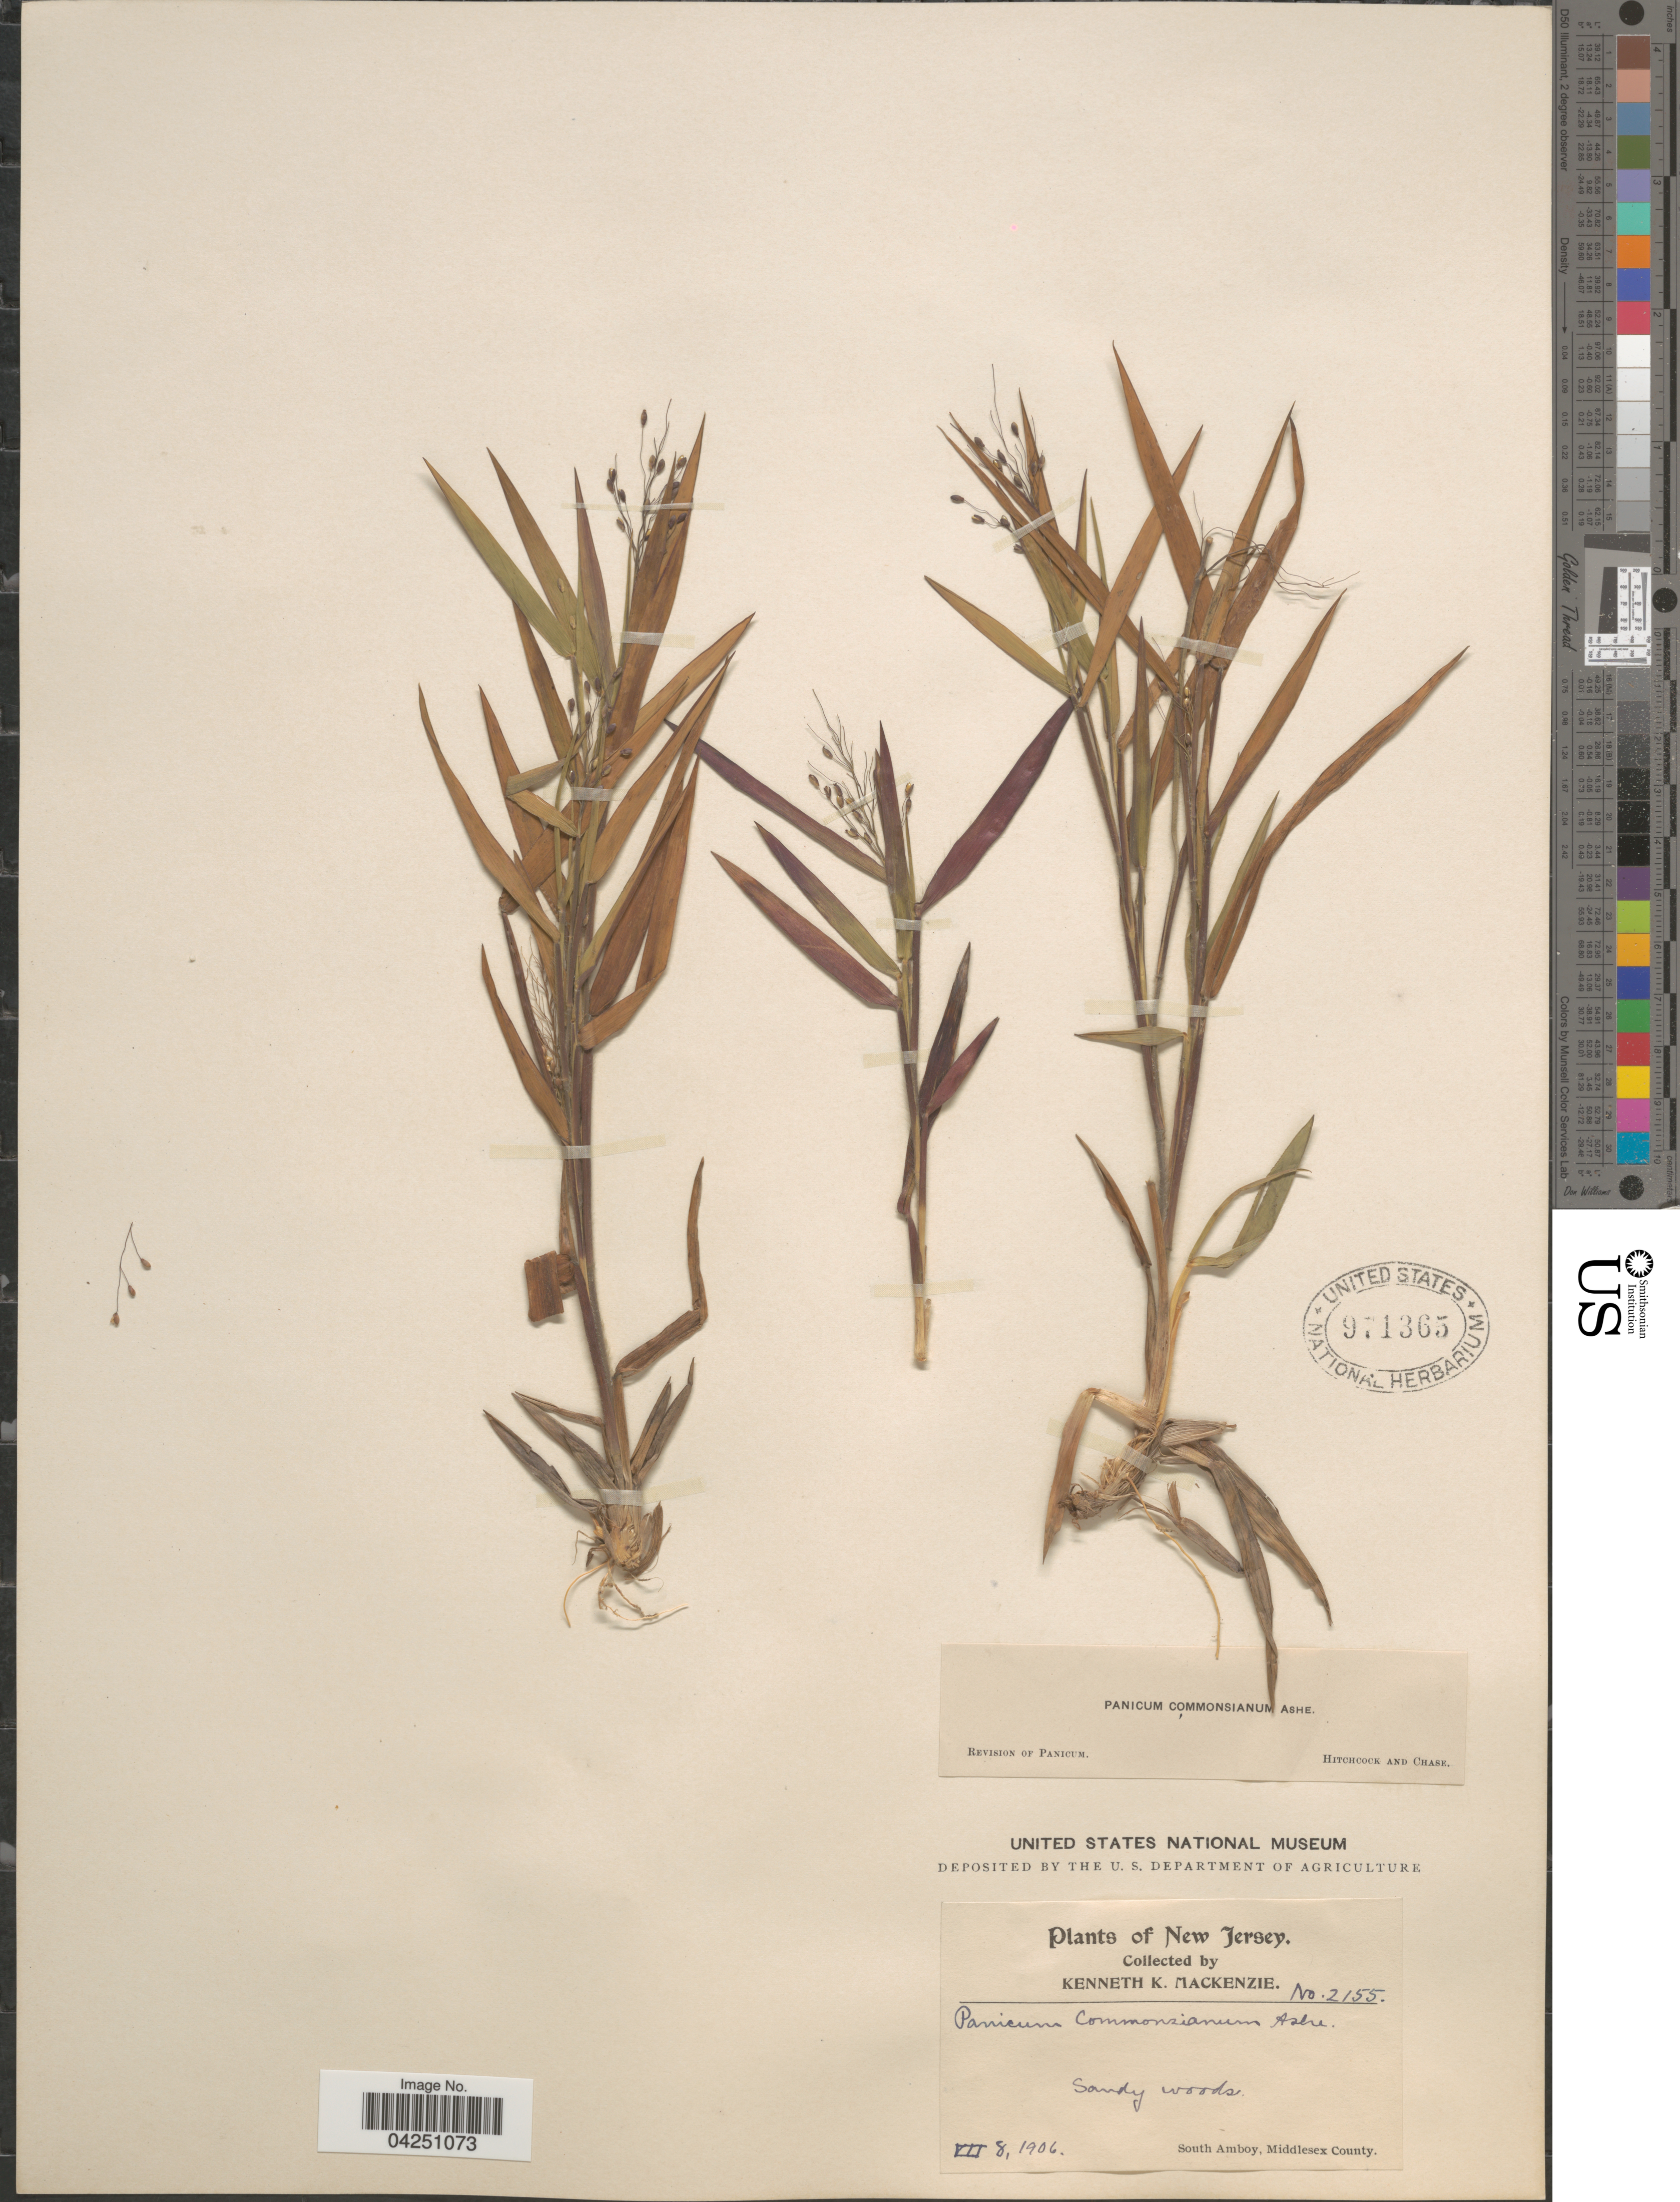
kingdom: Plantae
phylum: Tracheophyta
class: Liliopsida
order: Poales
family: Poaceae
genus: Dichanthelium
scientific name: Dichanthelium acuminatum var. acuminatum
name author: (Sw.) Gould & C.A. Clark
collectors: K. K. Mackenzie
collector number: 2155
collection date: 1906-07-08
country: United States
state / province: New Jersey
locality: South Amboy, Middlesex County.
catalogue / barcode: US 971365